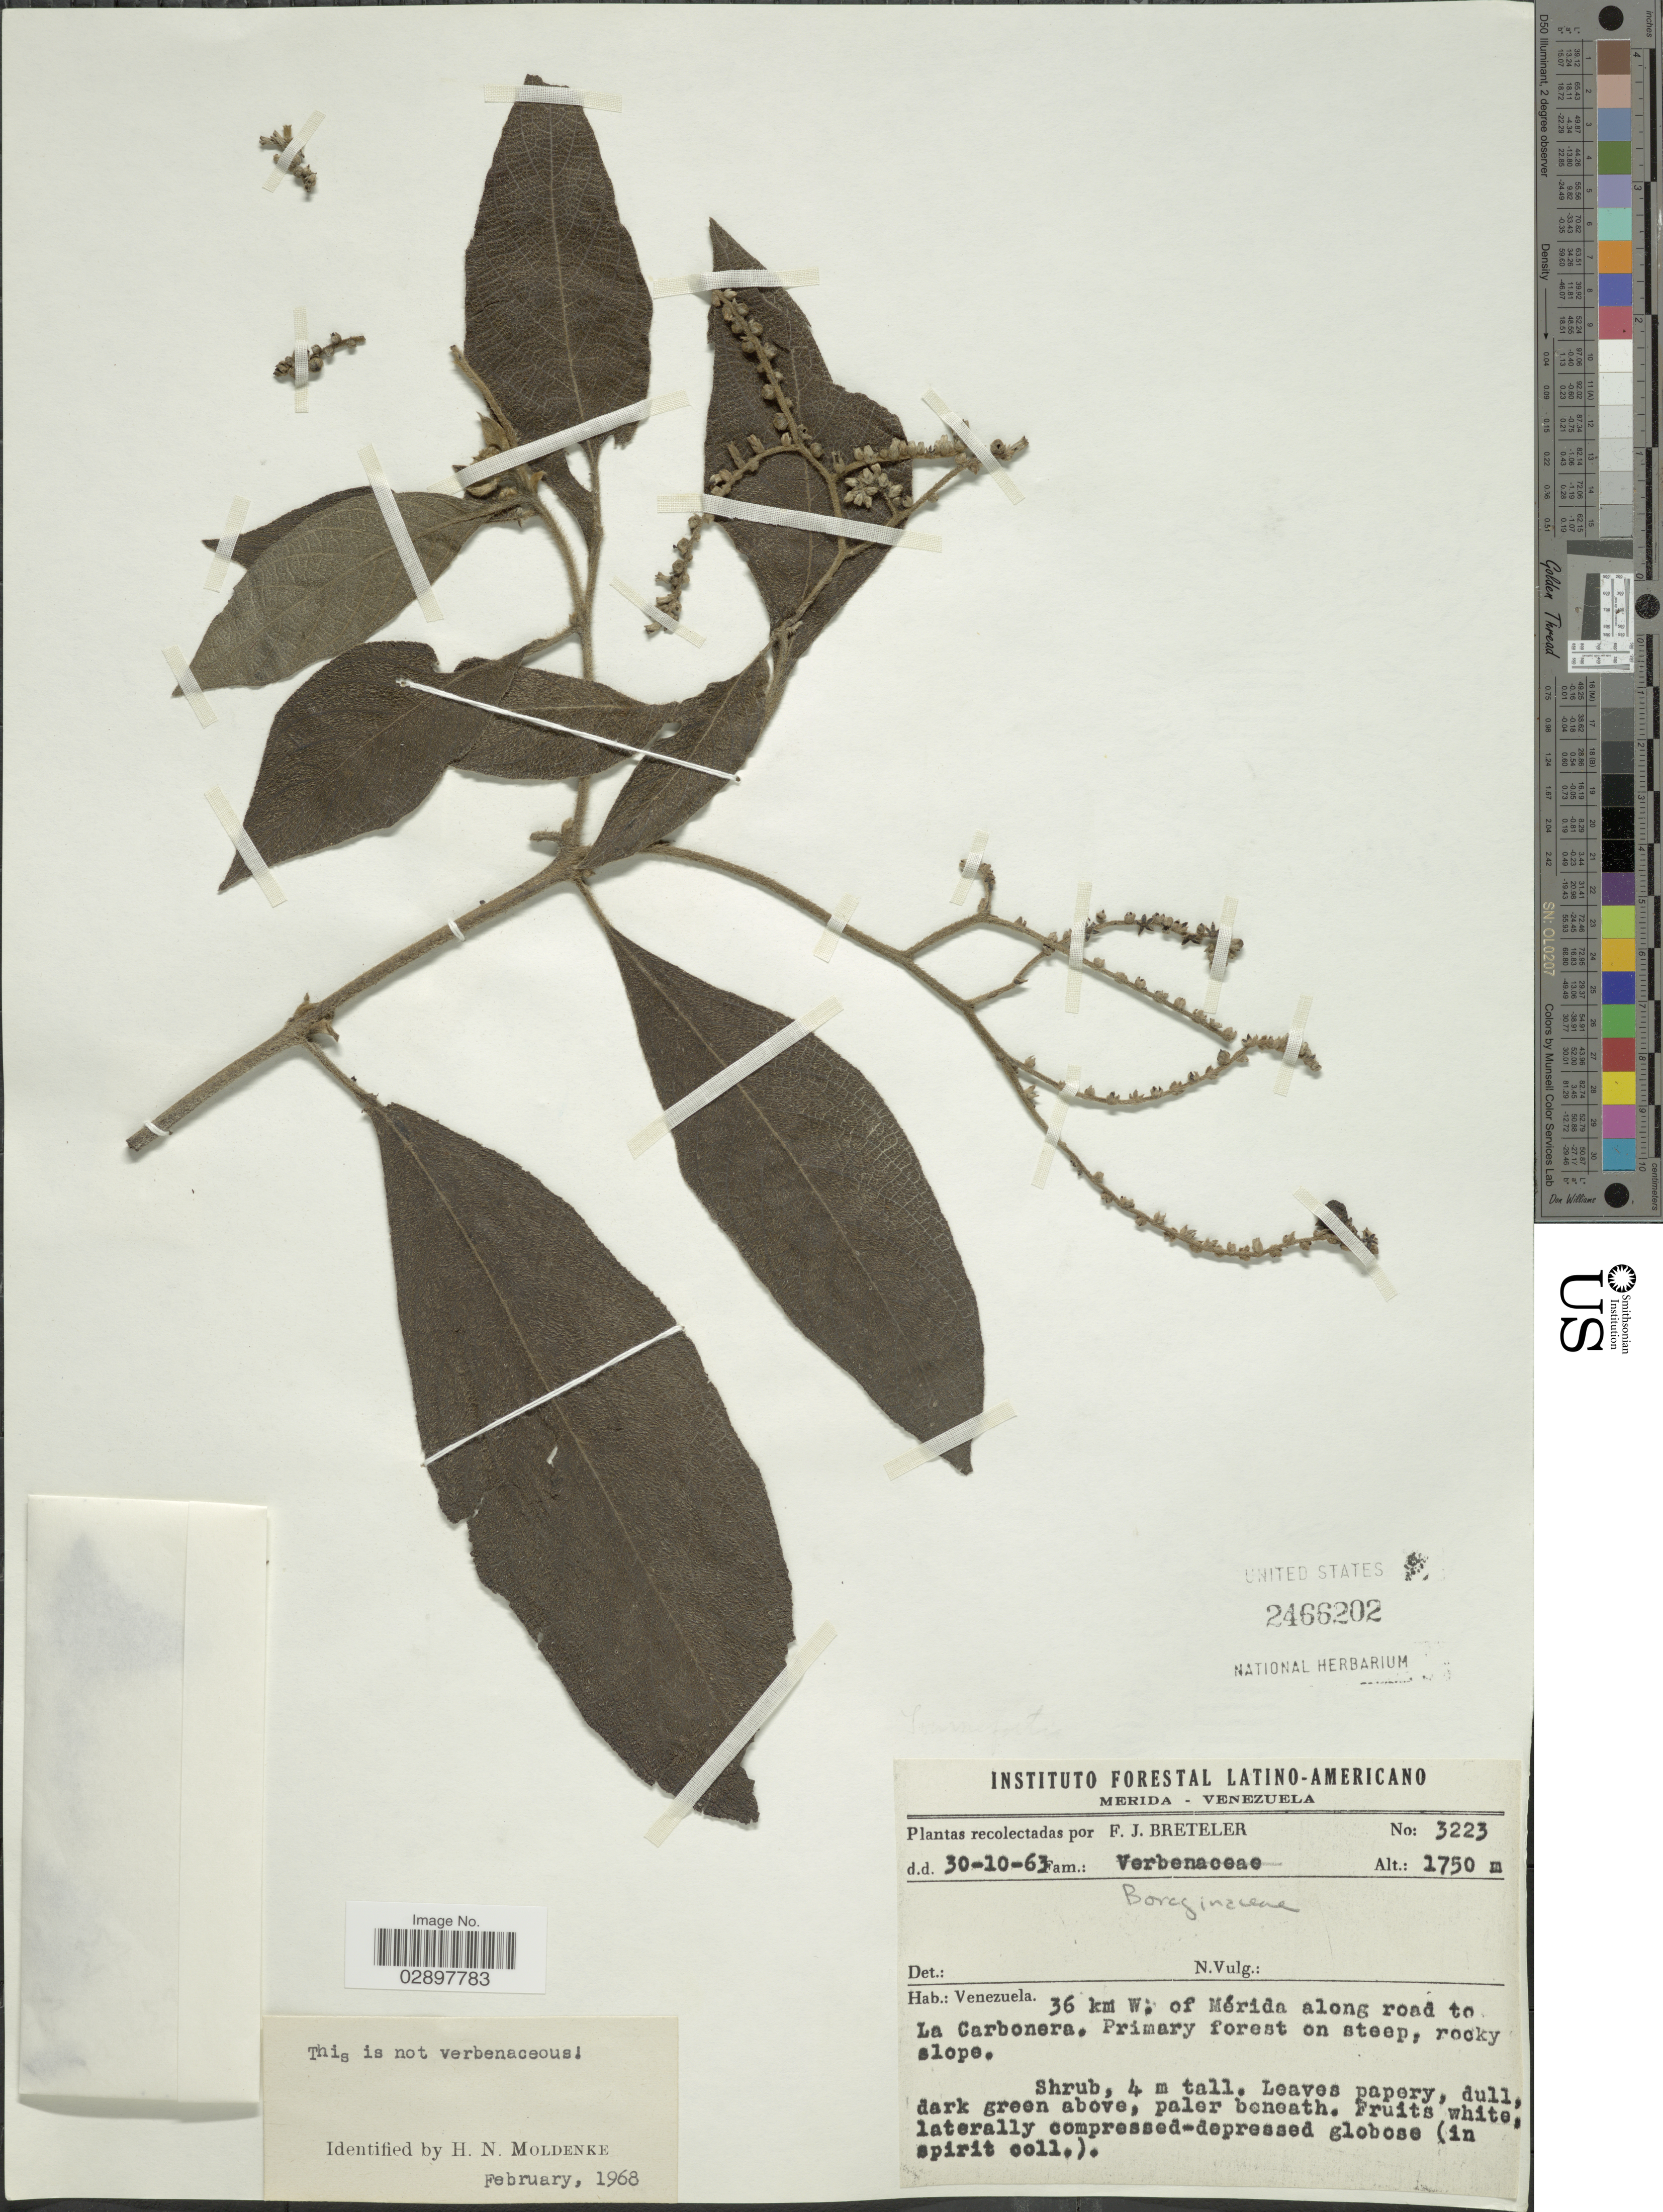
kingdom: Plantae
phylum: Tracheophyta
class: Magnoliopsida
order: Boraginales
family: Heliotropiaceae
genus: Tournefortia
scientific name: Tournefortia sp.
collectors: F. J. Breteler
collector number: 3223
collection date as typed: Transcribed d/m/y: 30/10/63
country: Venezuela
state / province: Mérida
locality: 36 km W. of Mérida along road to La Carbonera.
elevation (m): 1750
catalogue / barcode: US 2466202